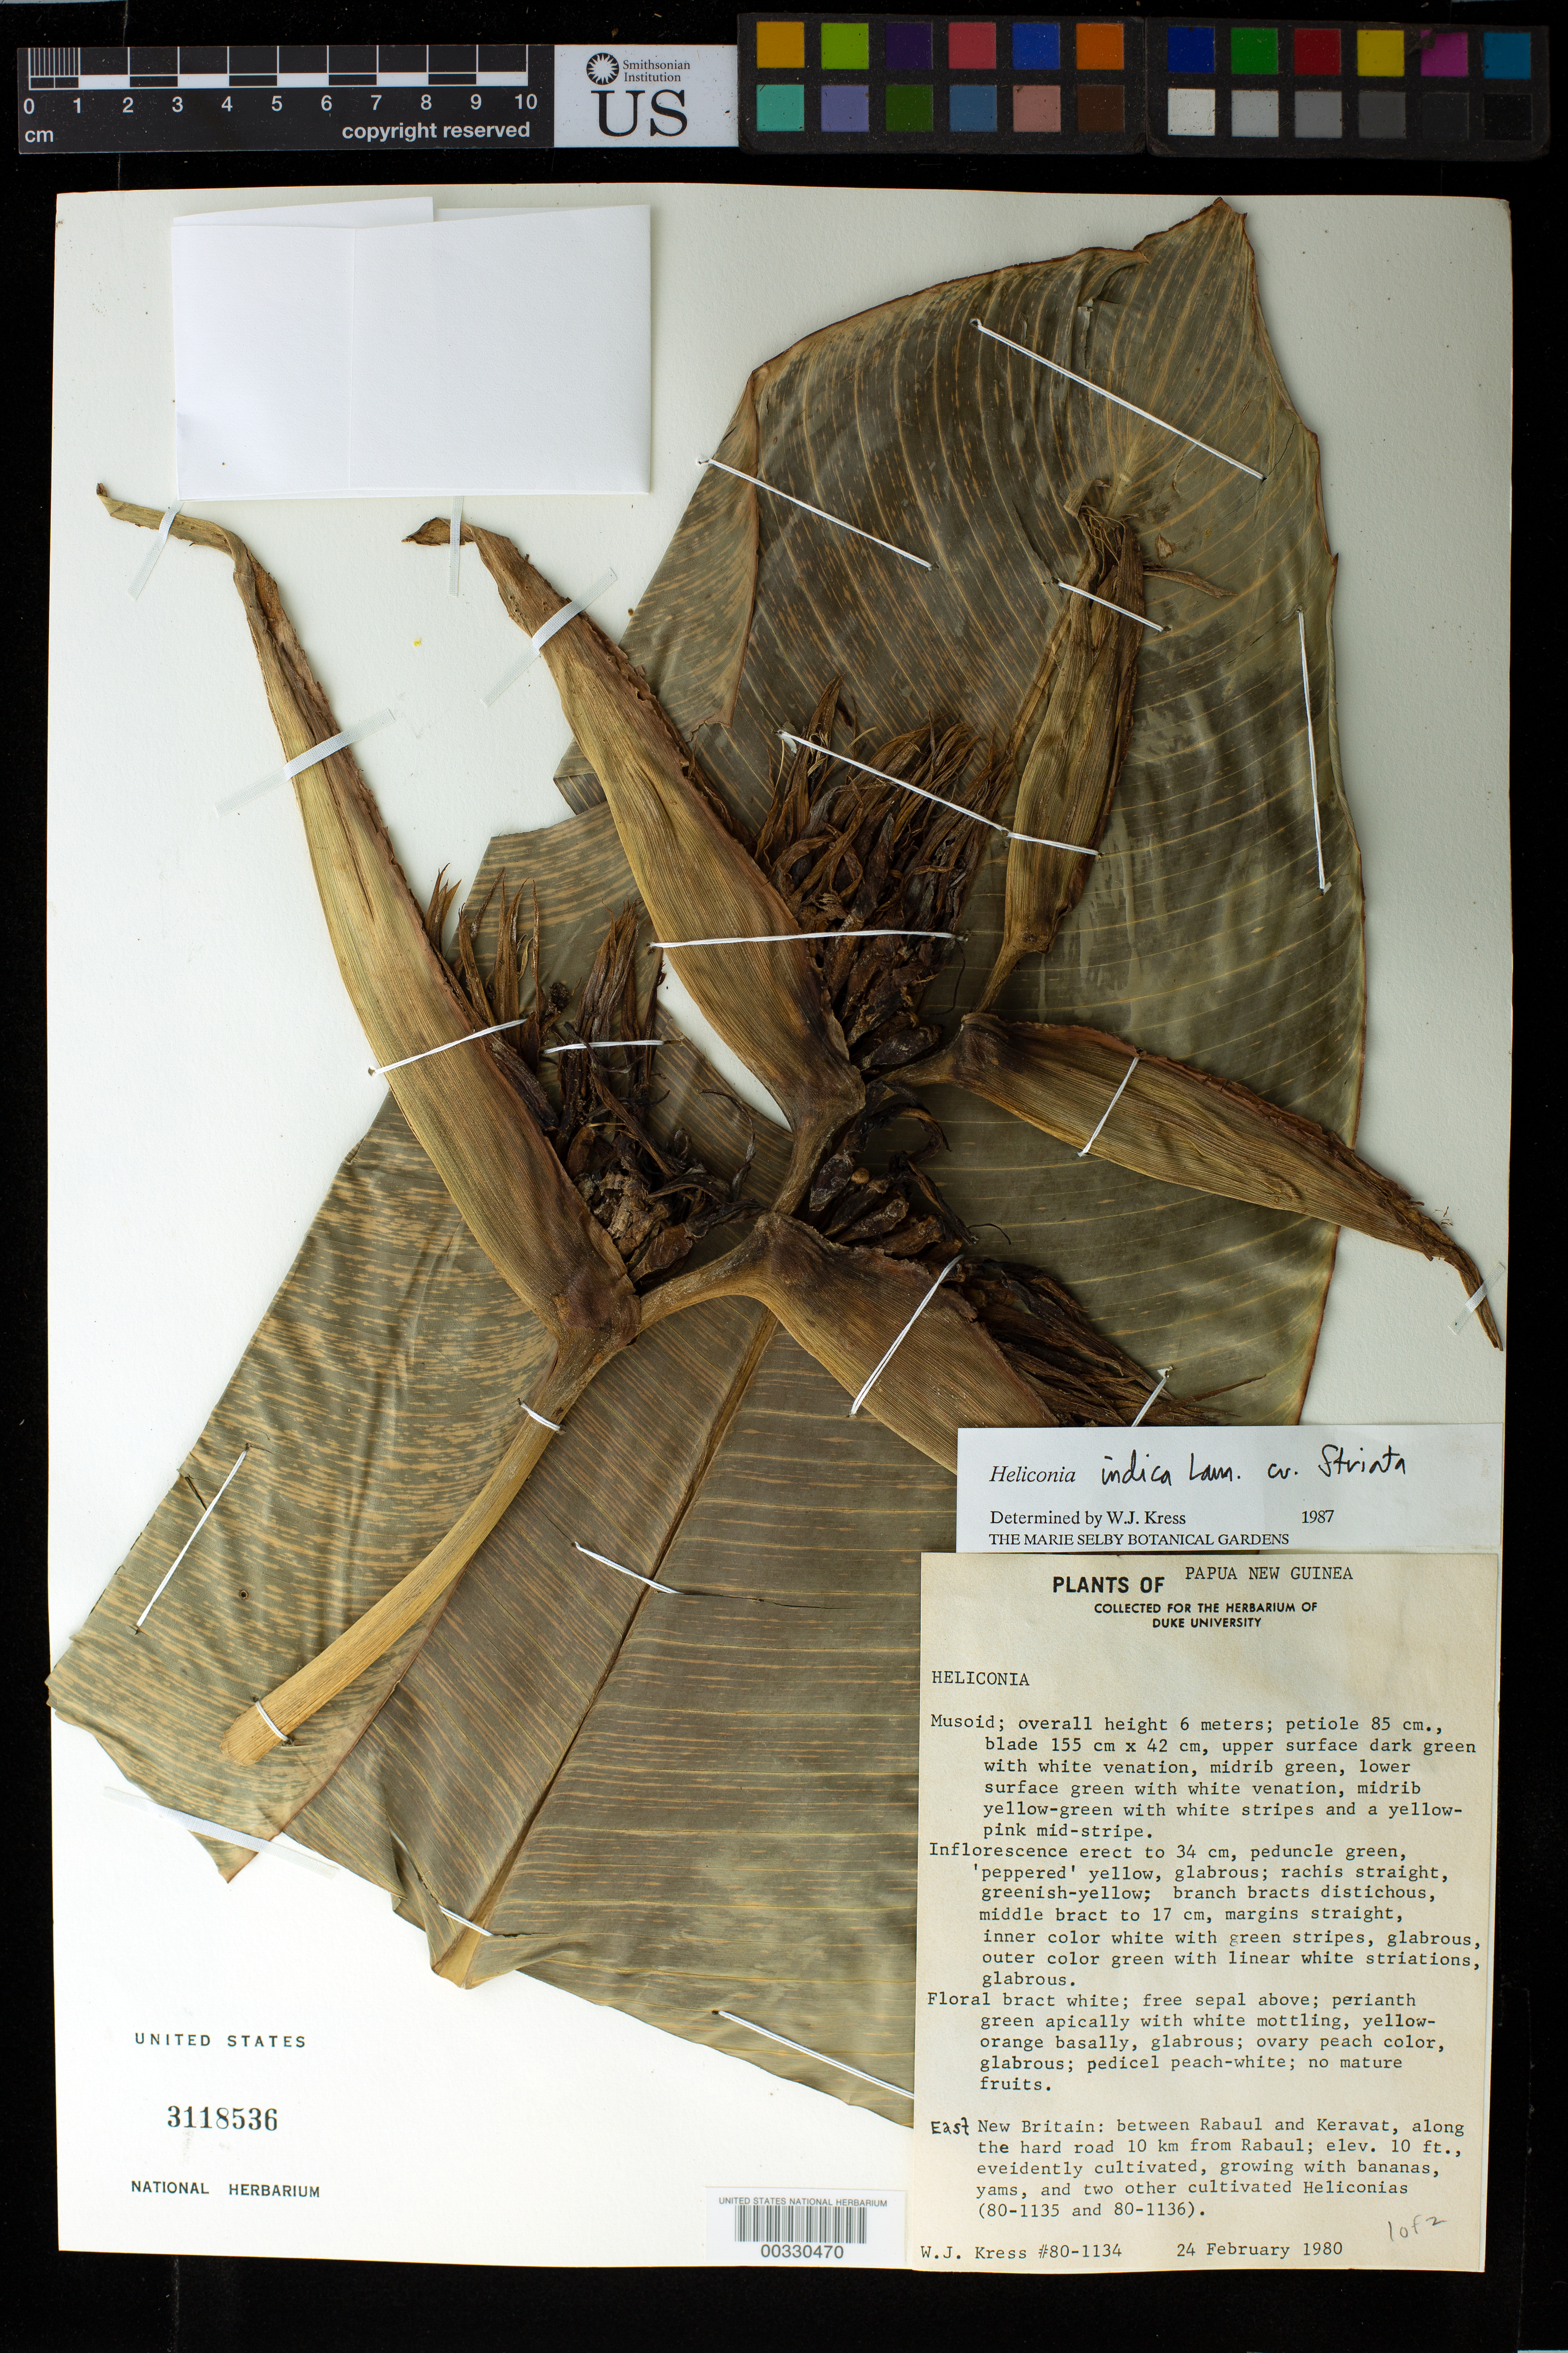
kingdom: Plantae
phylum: Tracheophyta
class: Liliopsida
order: Zingiberales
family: Heliconiaceae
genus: Heliconia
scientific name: Heliconia indica 'Striata'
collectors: W. J. Kress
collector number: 80-1134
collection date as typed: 24 Feb 1980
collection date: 1980-02-24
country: Papua New Guinea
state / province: East New Britain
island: New Britain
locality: Between rabaul and keravat, along the hard road 10 km from rabaul. bismark archipelago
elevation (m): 3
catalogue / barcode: US 3118536